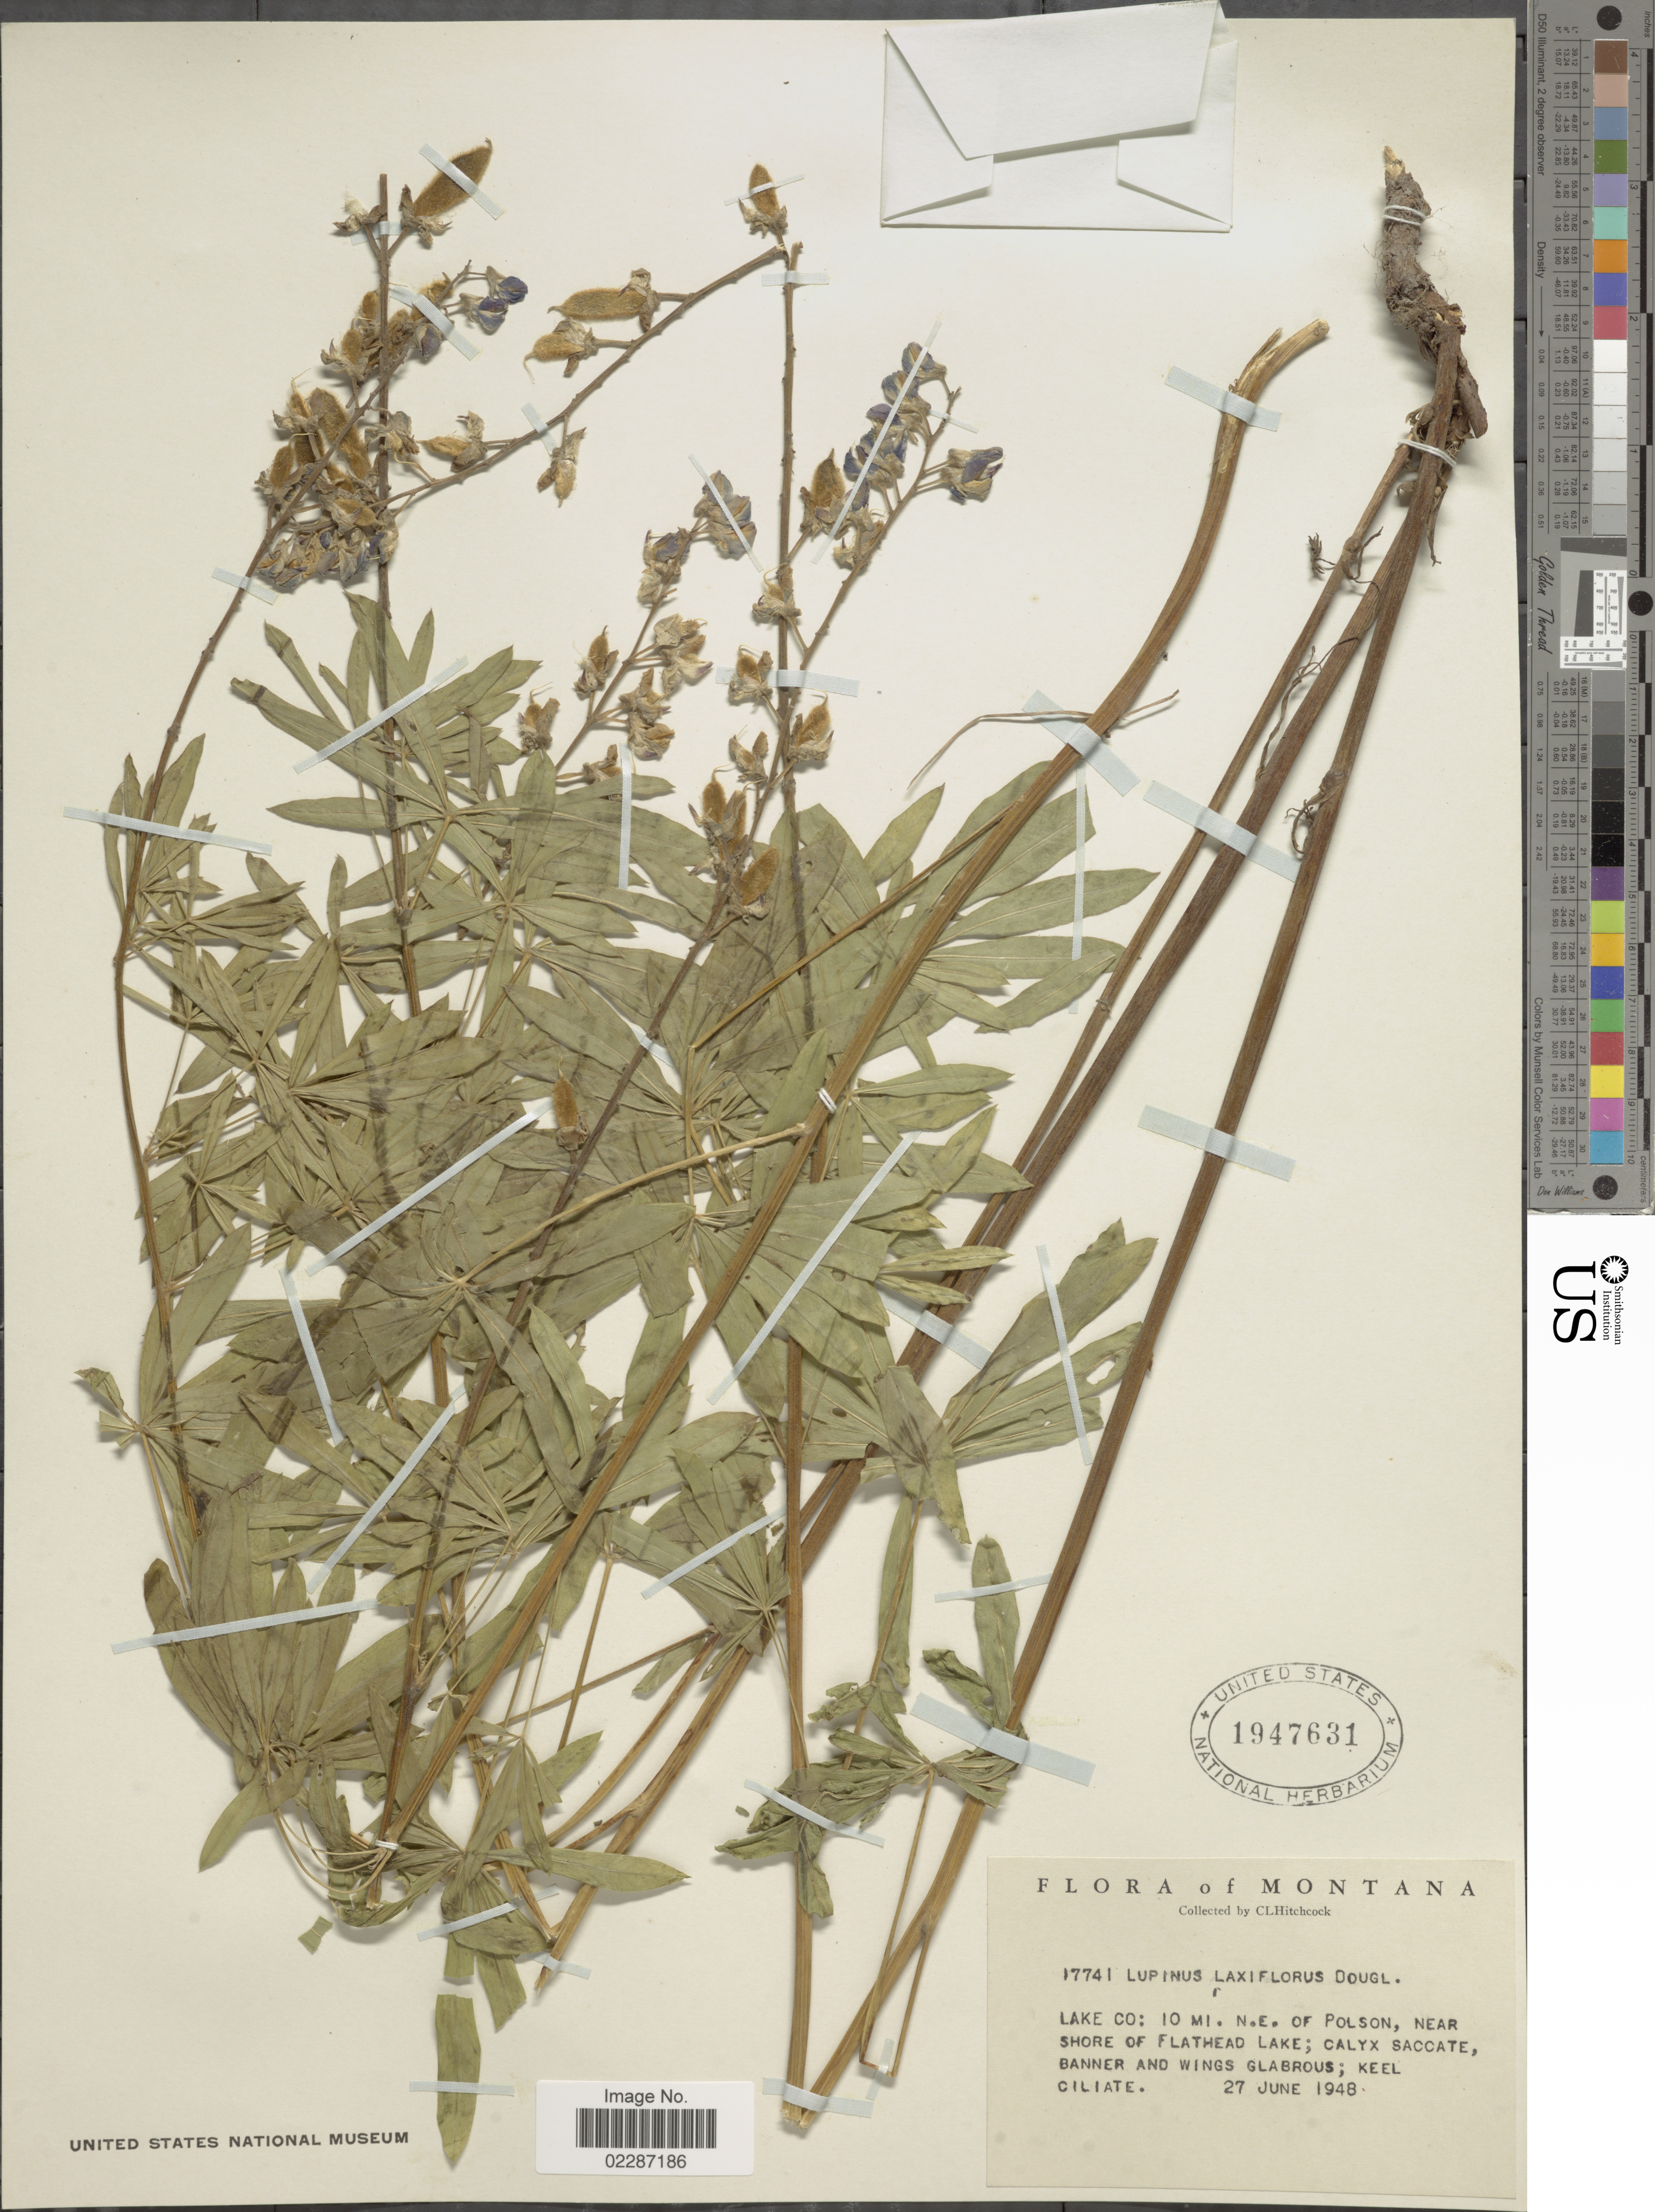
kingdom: Plantae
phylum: Tracheophyta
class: Magnoliopsida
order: Fabales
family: Fabaceae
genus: Lupinus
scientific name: Lupinus pseudoparviflorus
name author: Rydb.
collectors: C. L. Hitchcock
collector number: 17741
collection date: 1948-06-27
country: United States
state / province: Montana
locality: Lake Co: 10 Mi. N.E of Polson, near shore of Flathead Lake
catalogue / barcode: US 1947631